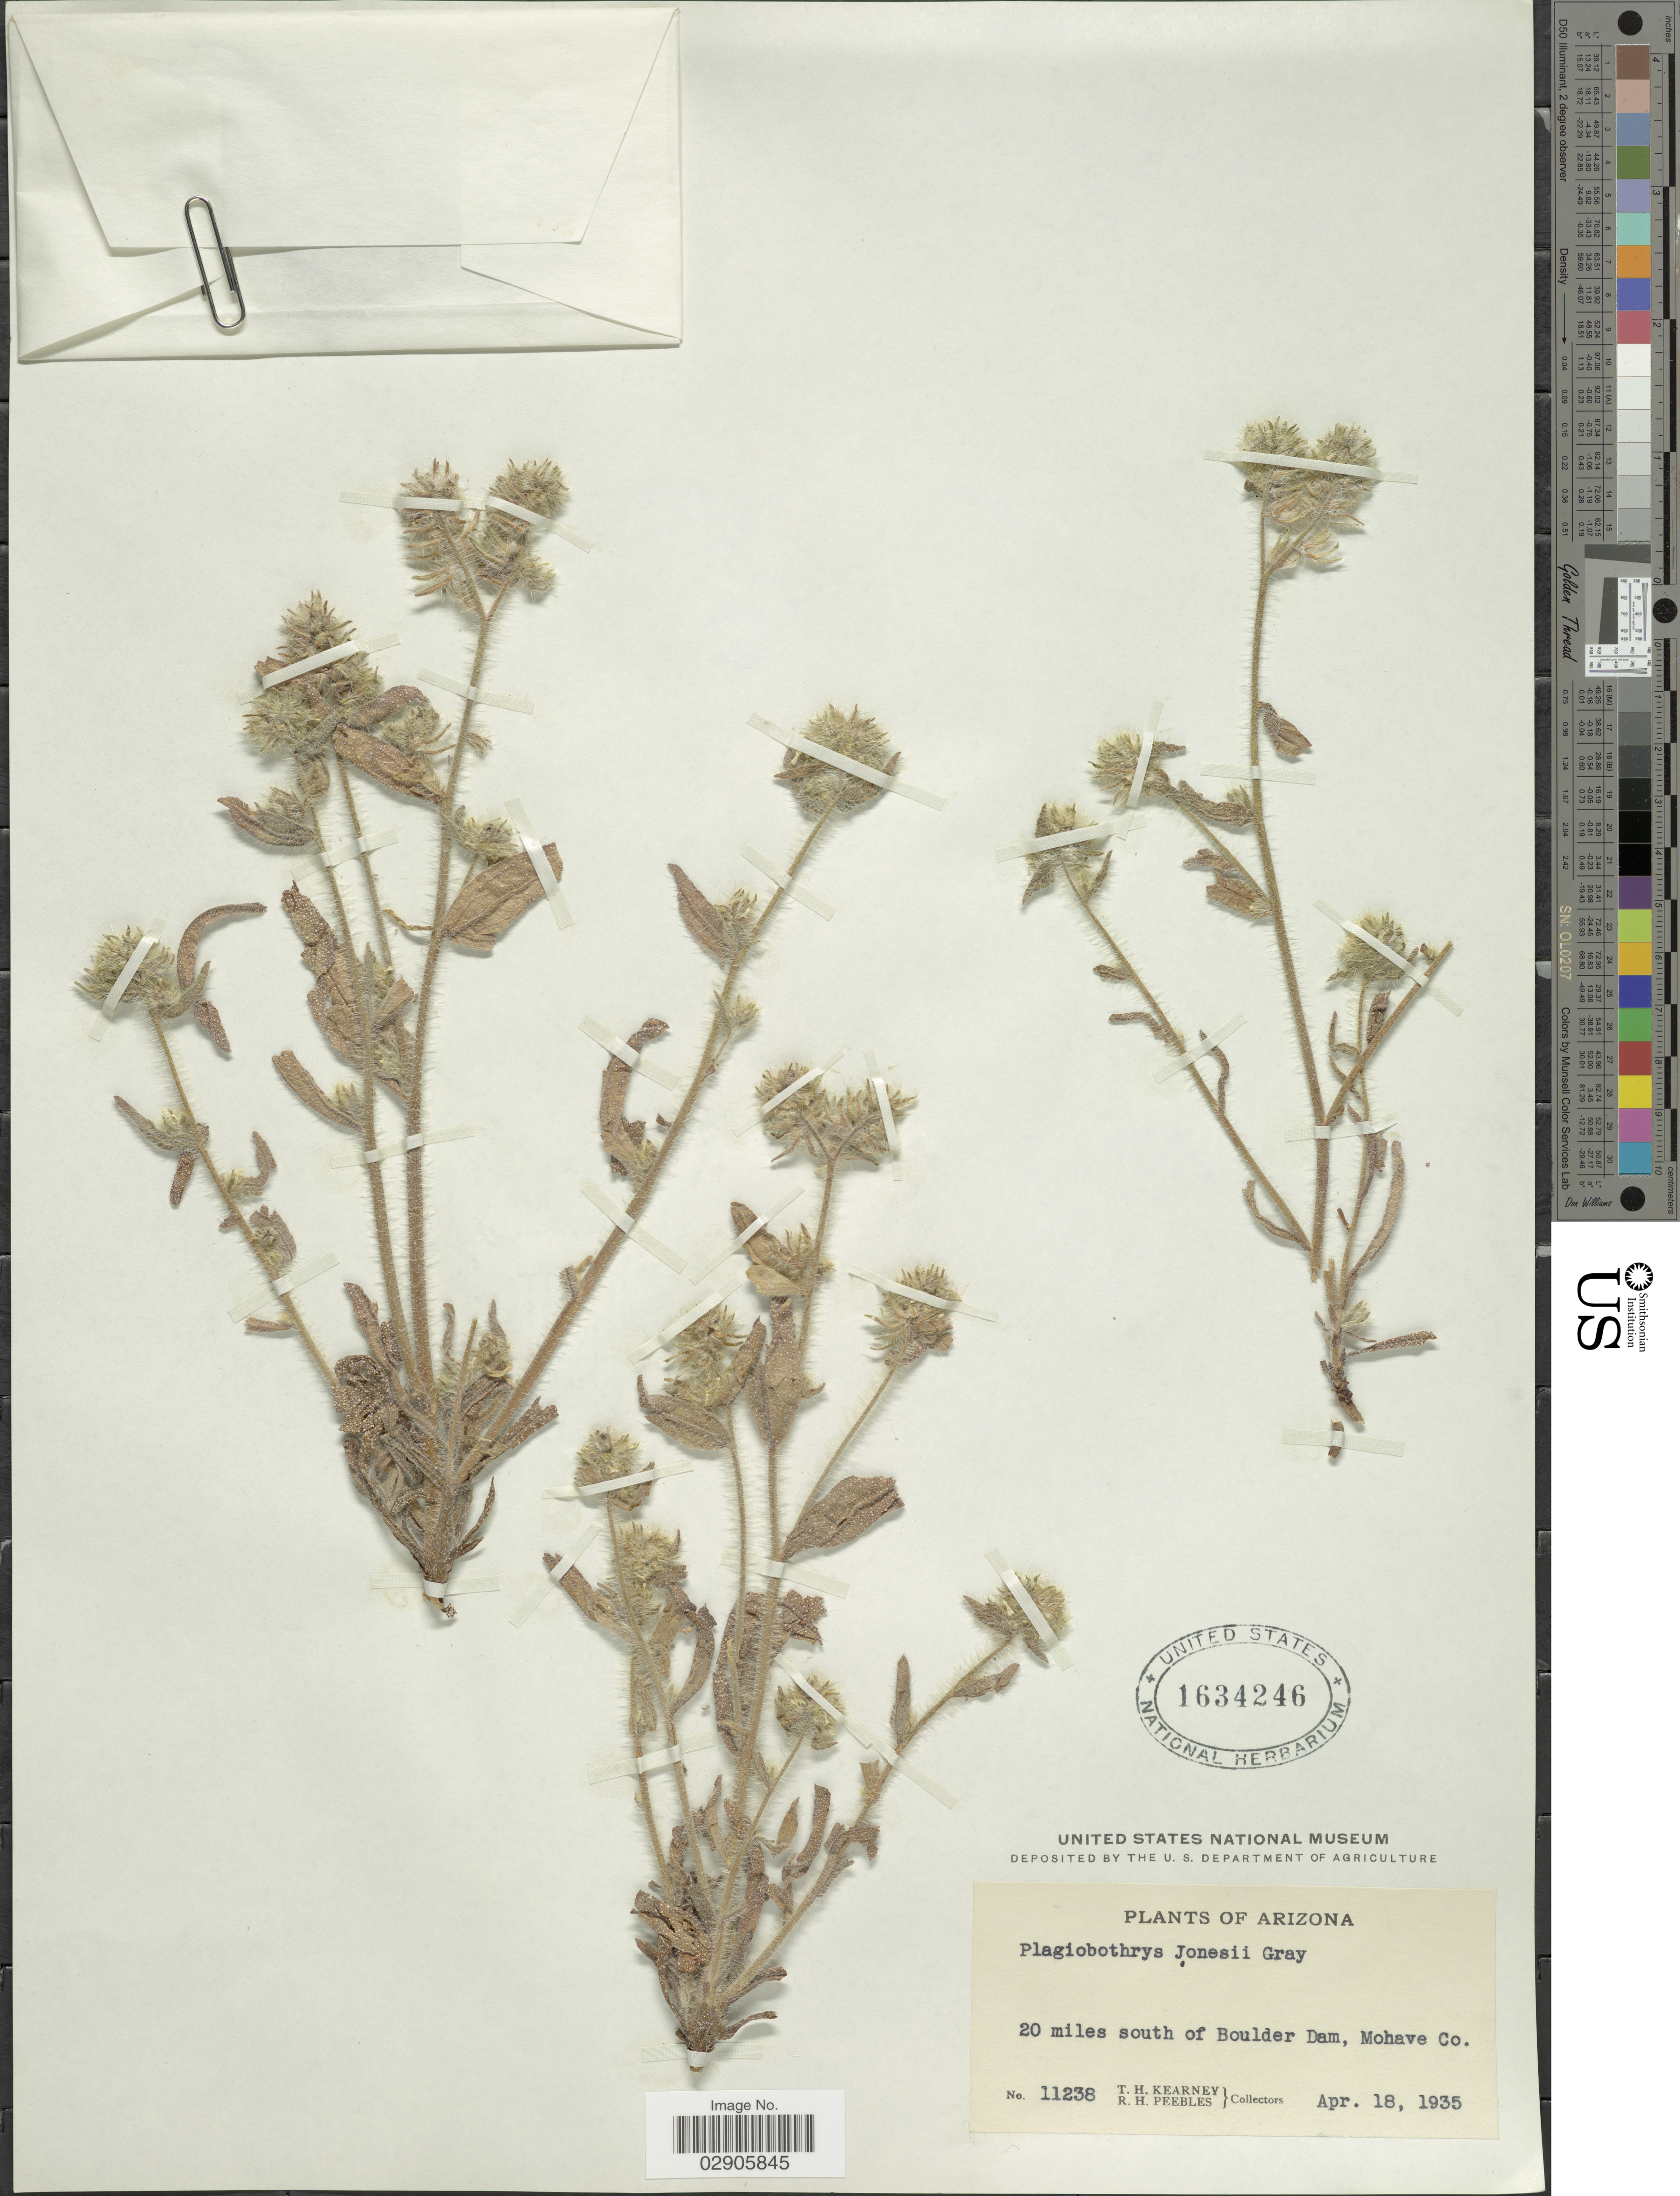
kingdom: Plantae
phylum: Tracheophyta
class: Magnoliopsida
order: Boraginales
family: Boraginaceae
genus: Plagiobothrys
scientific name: Plagiobothrys jonesii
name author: A. Gray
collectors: T. H. Kearney & R. H. Peebles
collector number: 11238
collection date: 1935-04-18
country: United States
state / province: Arizona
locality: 20 miles south of Boulder Dam, Mohave Co.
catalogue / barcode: US 1634246